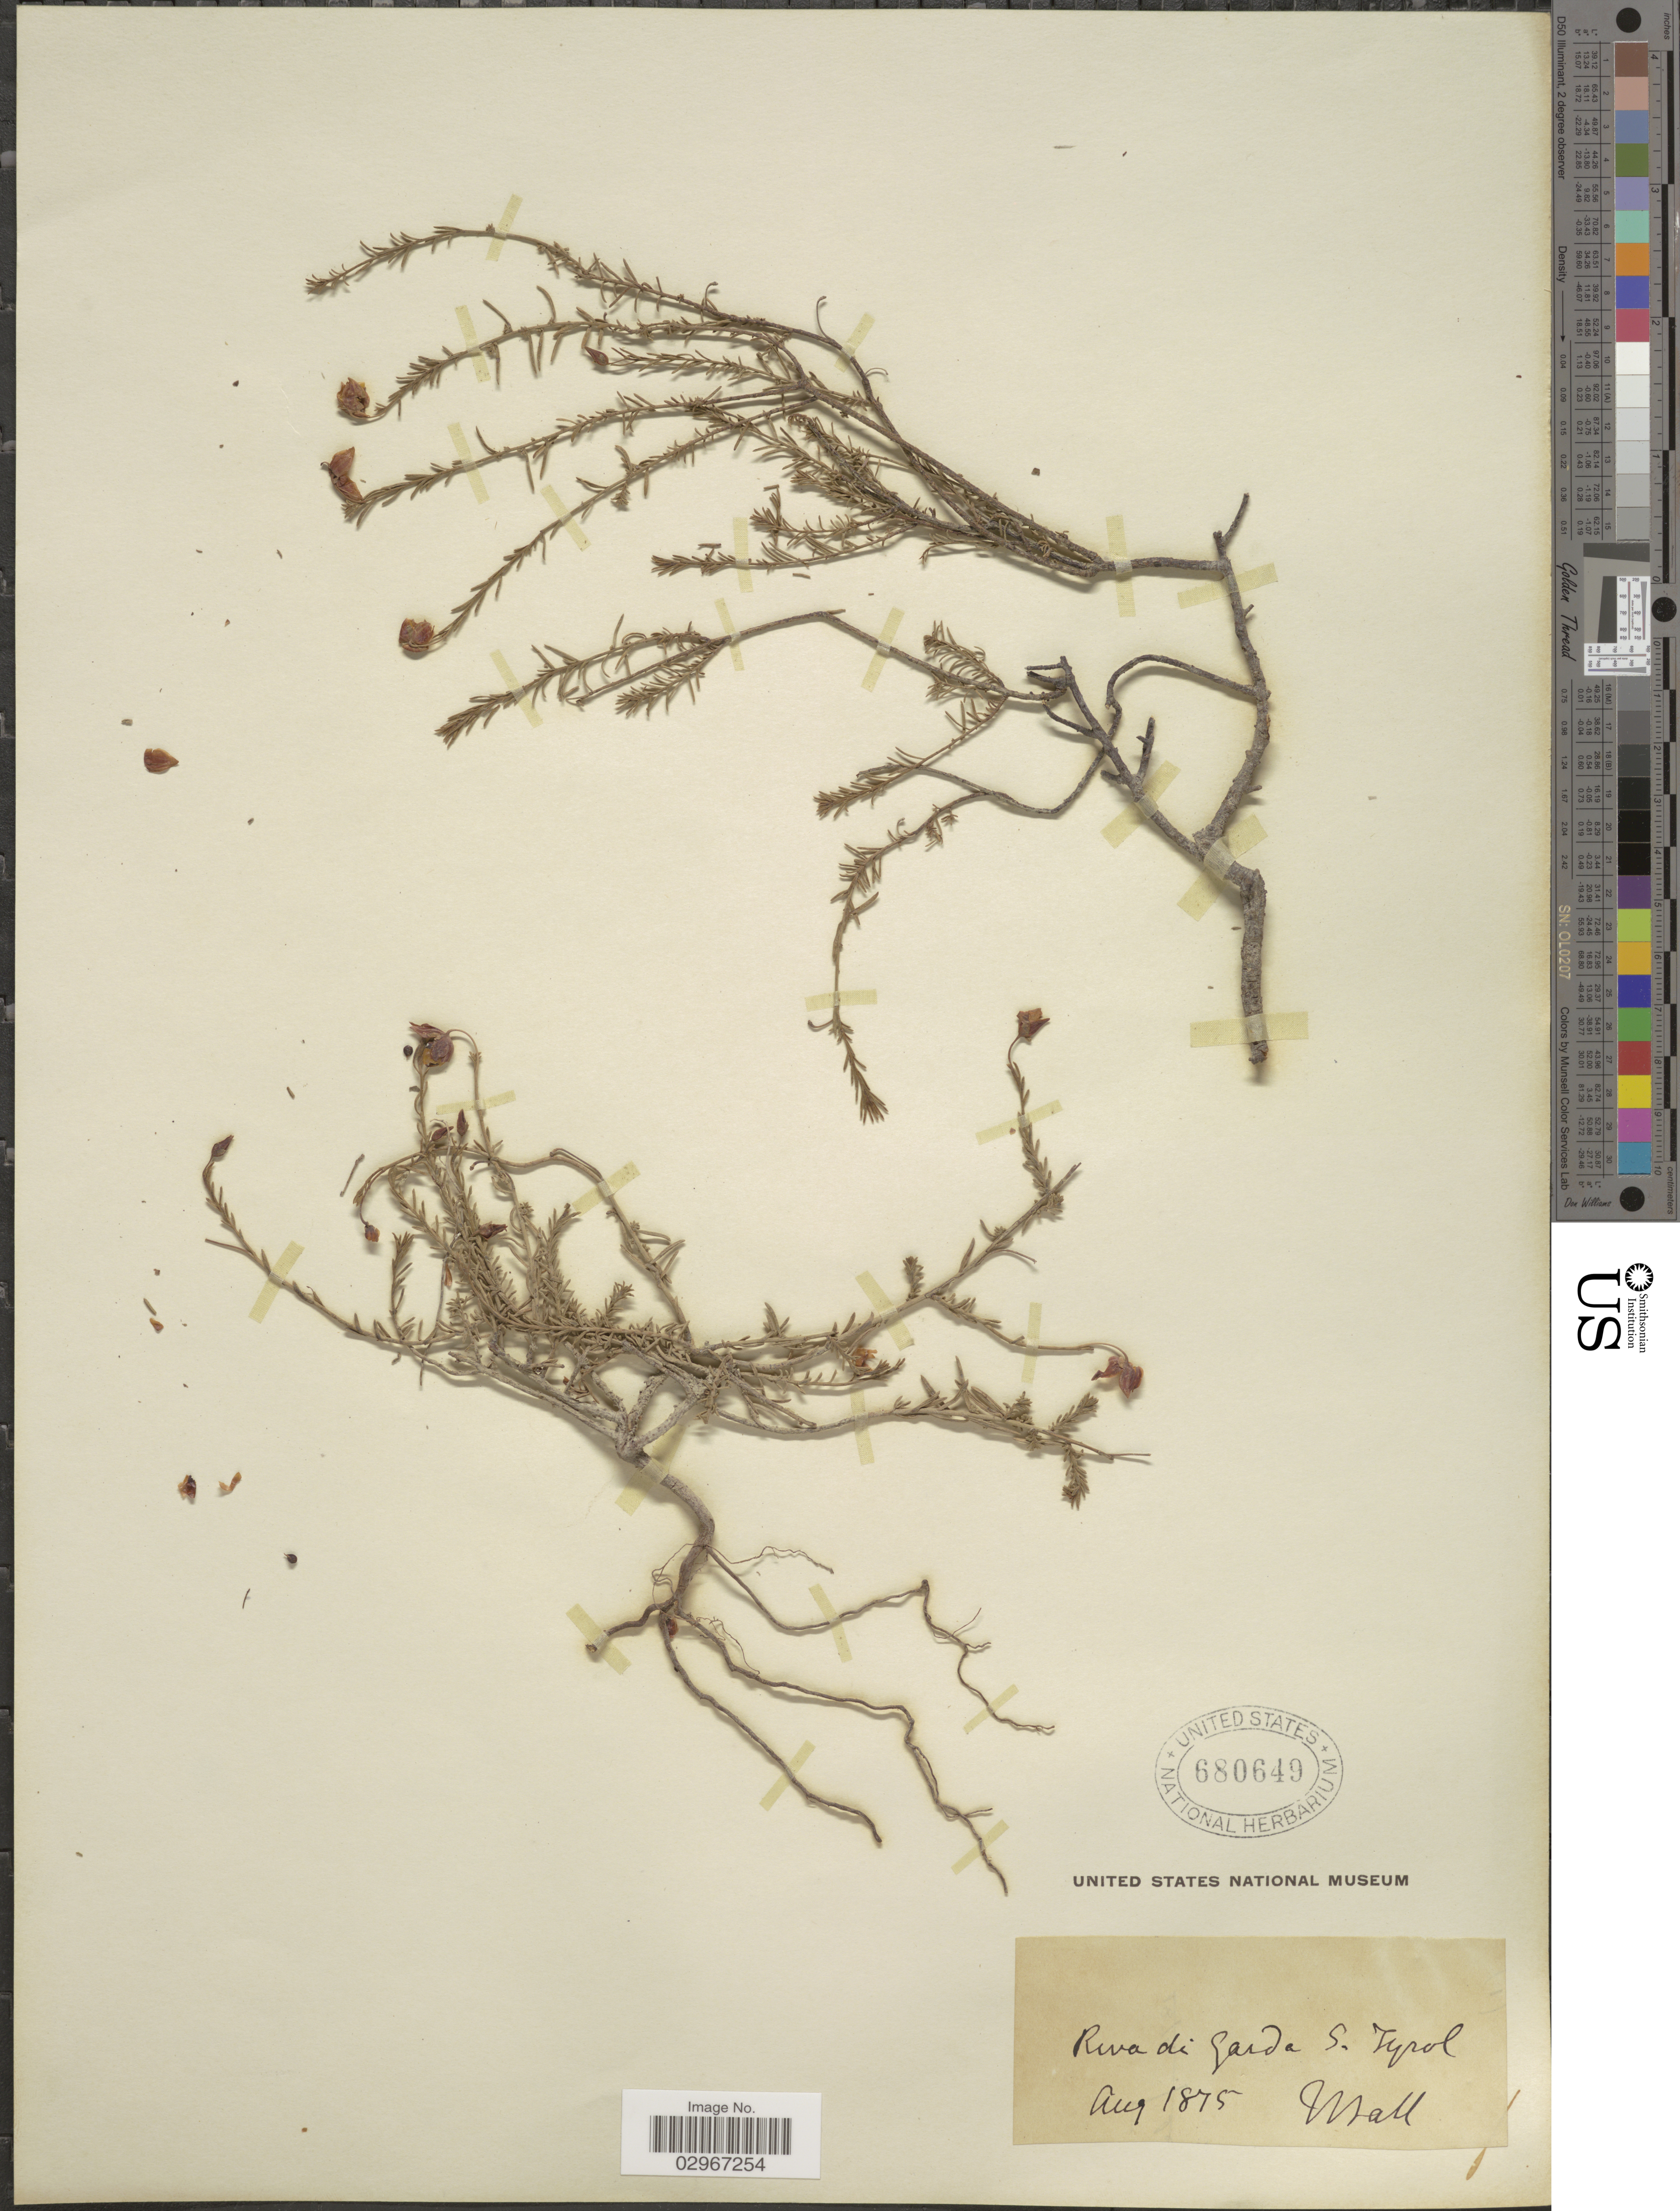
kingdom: Plantae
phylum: Tracheophyta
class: Magnoliopsida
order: Malvales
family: Cistaceae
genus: Helianthemum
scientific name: Helianthemum sp.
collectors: J. Ball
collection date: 1875-08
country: Italy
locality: Riva di Garda S. Tyrol.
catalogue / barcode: US 680649